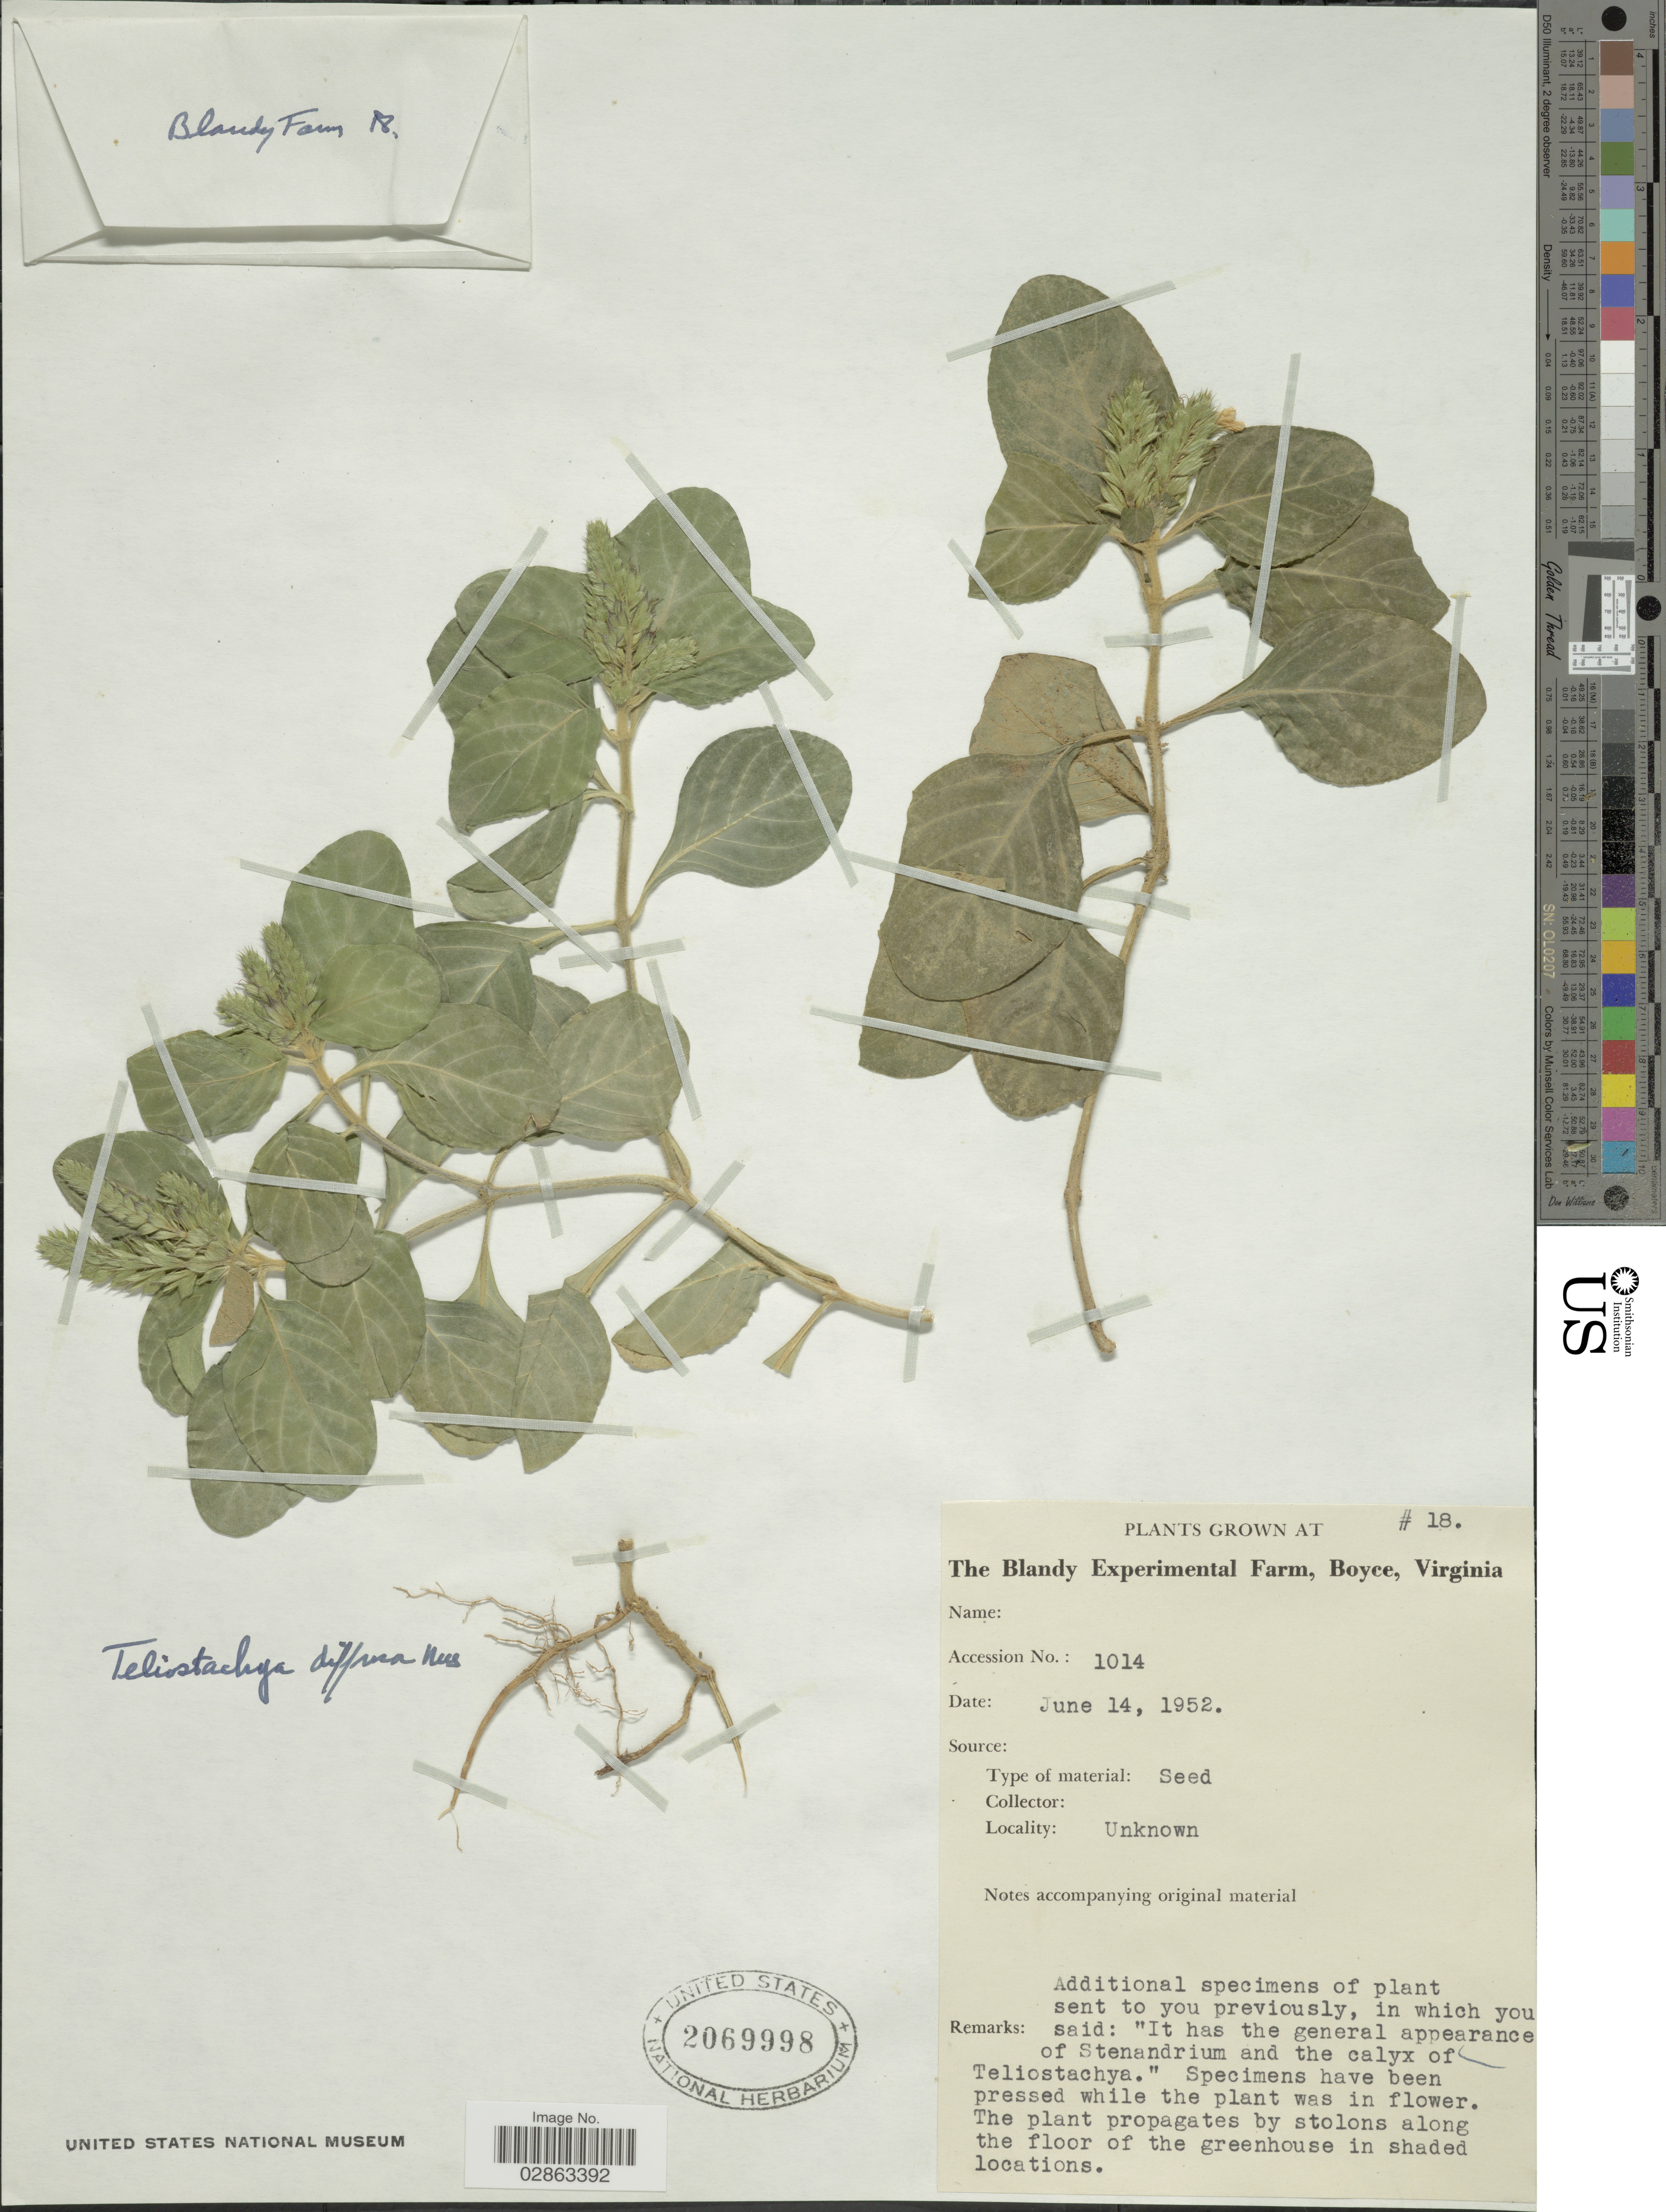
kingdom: Plantae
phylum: Tracheophyta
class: Magnoliopsida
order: Lamiales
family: Acanthaceae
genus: Teliostachya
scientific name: Teliostachya diffusa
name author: Nees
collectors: The Blandy Experimental Farm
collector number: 18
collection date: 1952-06-14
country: United States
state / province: Virginia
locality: The Blandy Experimental Farm, Boyce.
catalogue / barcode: US 2069998